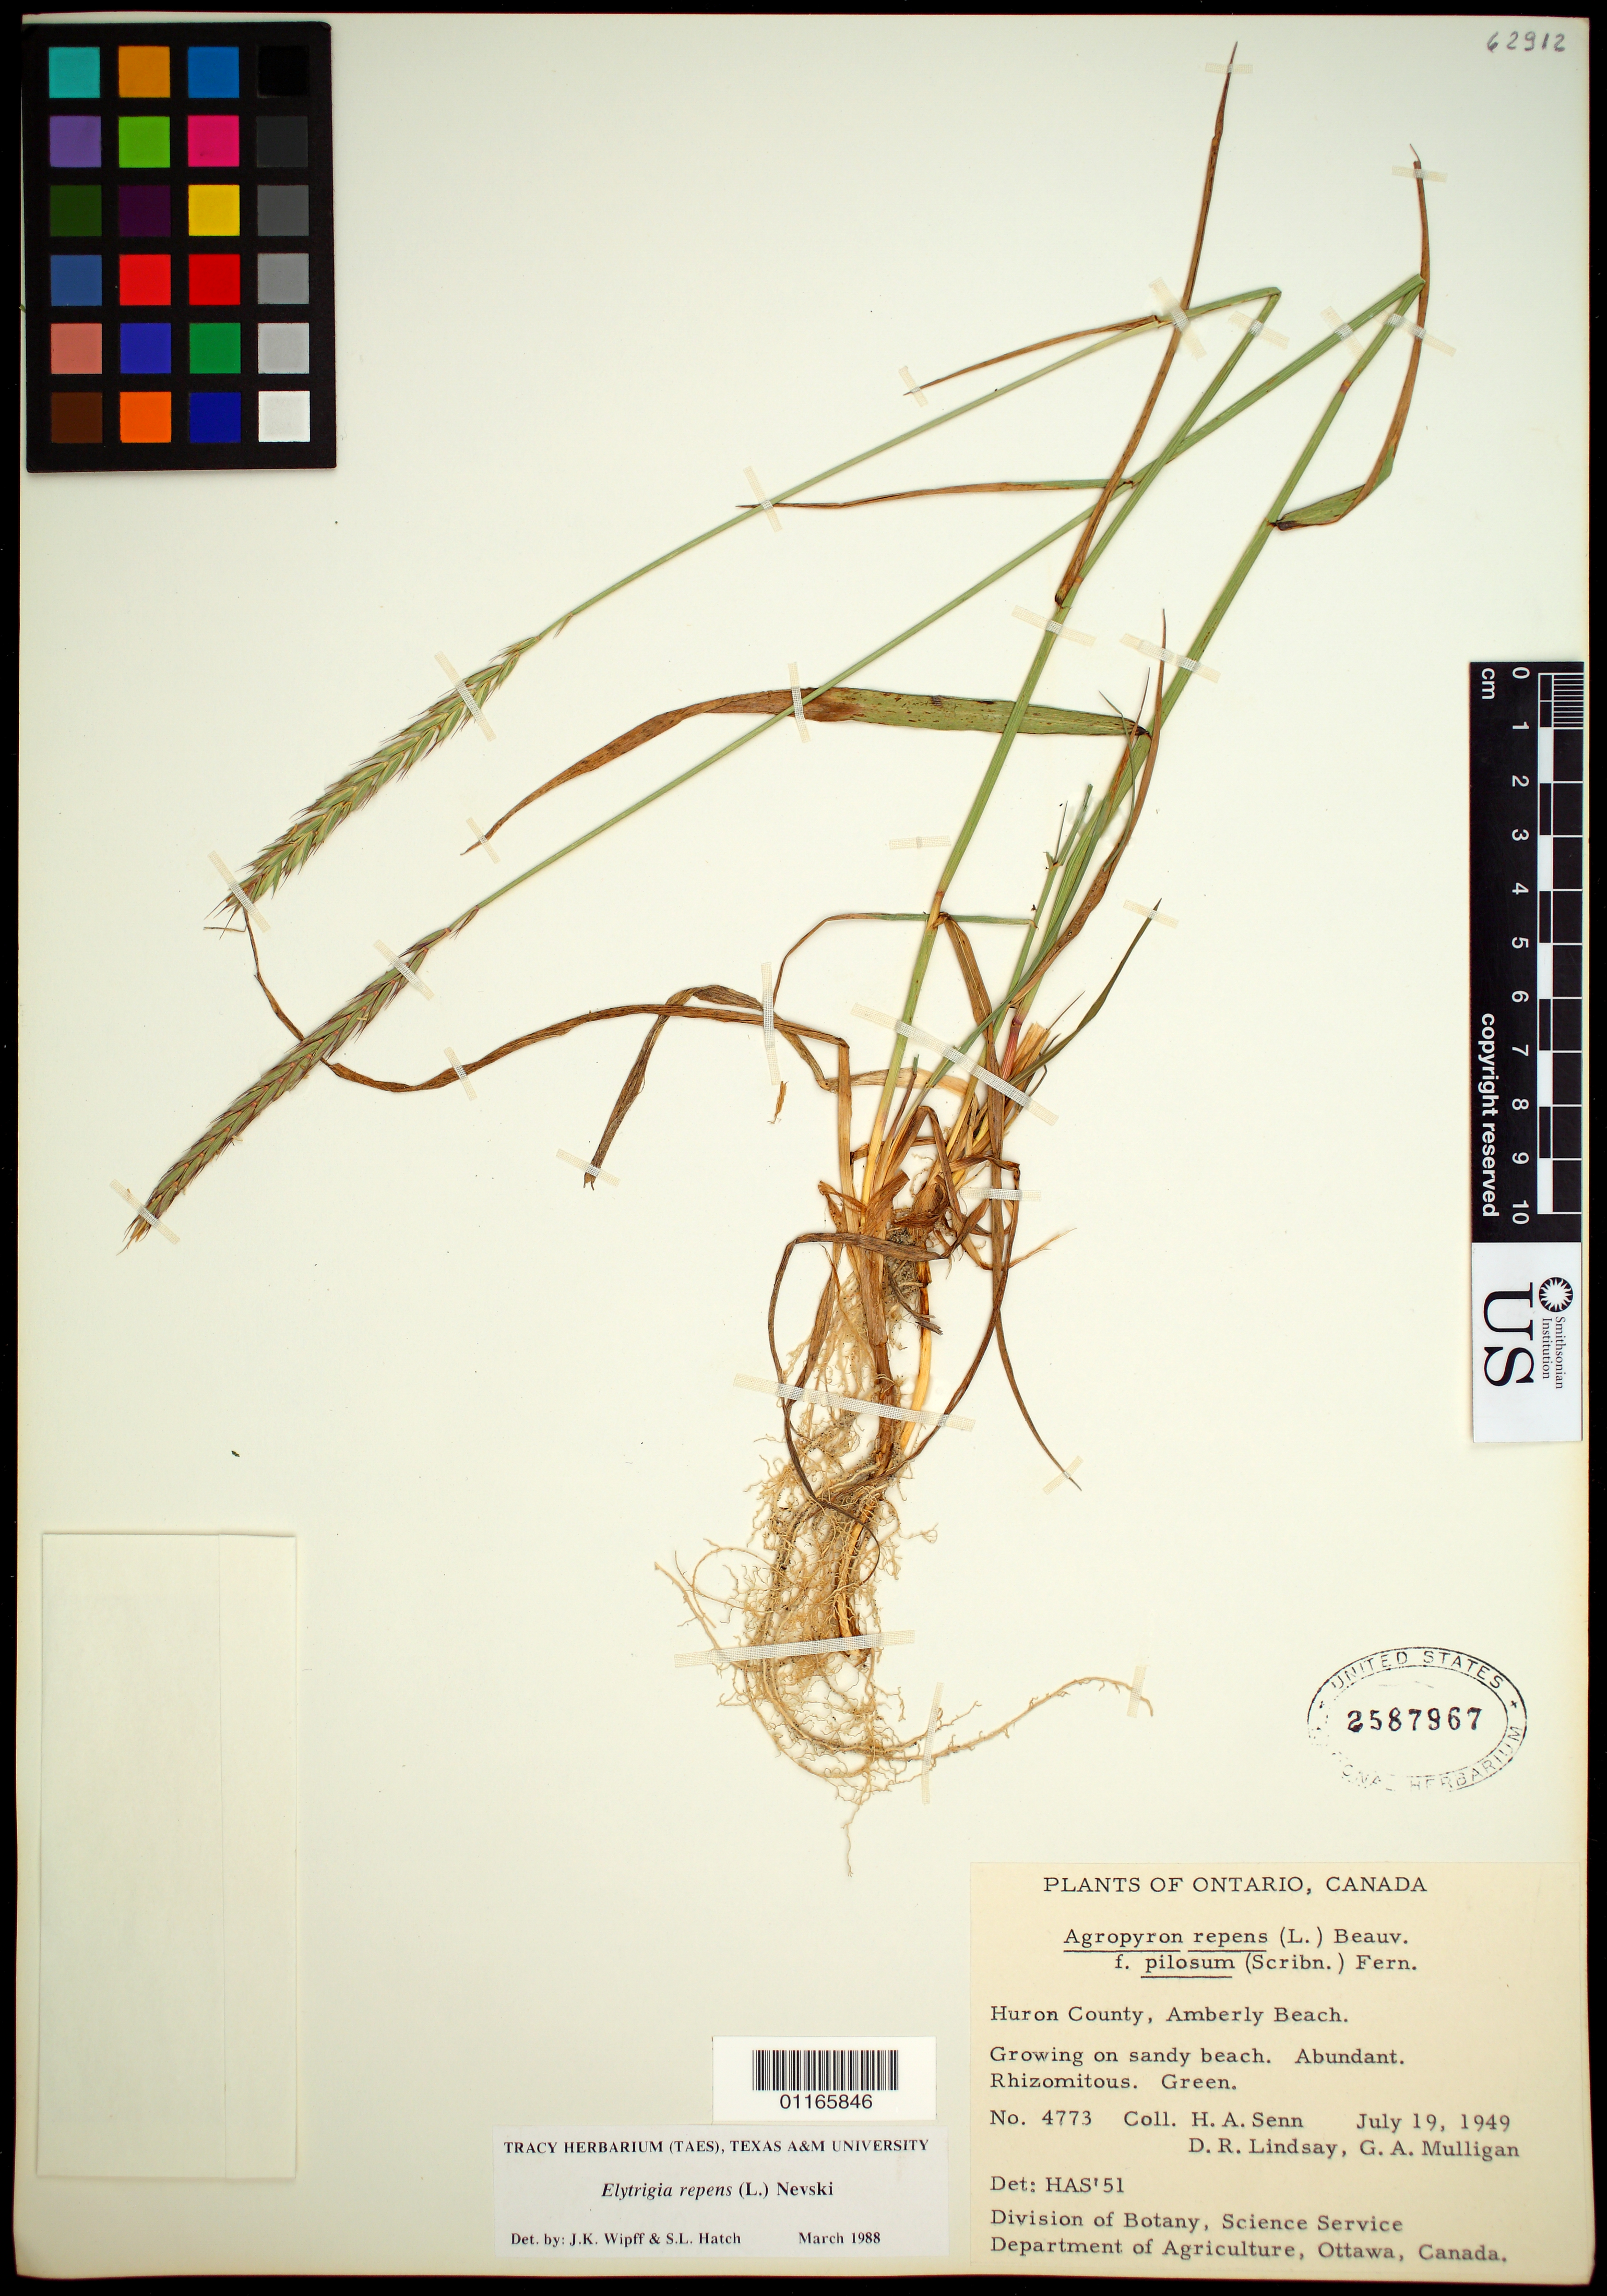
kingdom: Plantae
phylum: Tracheophyta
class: Liliopsida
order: Poales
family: Poaceae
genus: Elymus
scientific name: Elymus repens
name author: (L.) Gould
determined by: Poaceae Reorganization Project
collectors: H. A. Senn, D. Lindsay & G. Mulligan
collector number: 4773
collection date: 1949-07-19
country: Canada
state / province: Ontario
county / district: Huron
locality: Amberly Beach.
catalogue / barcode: US 2587967